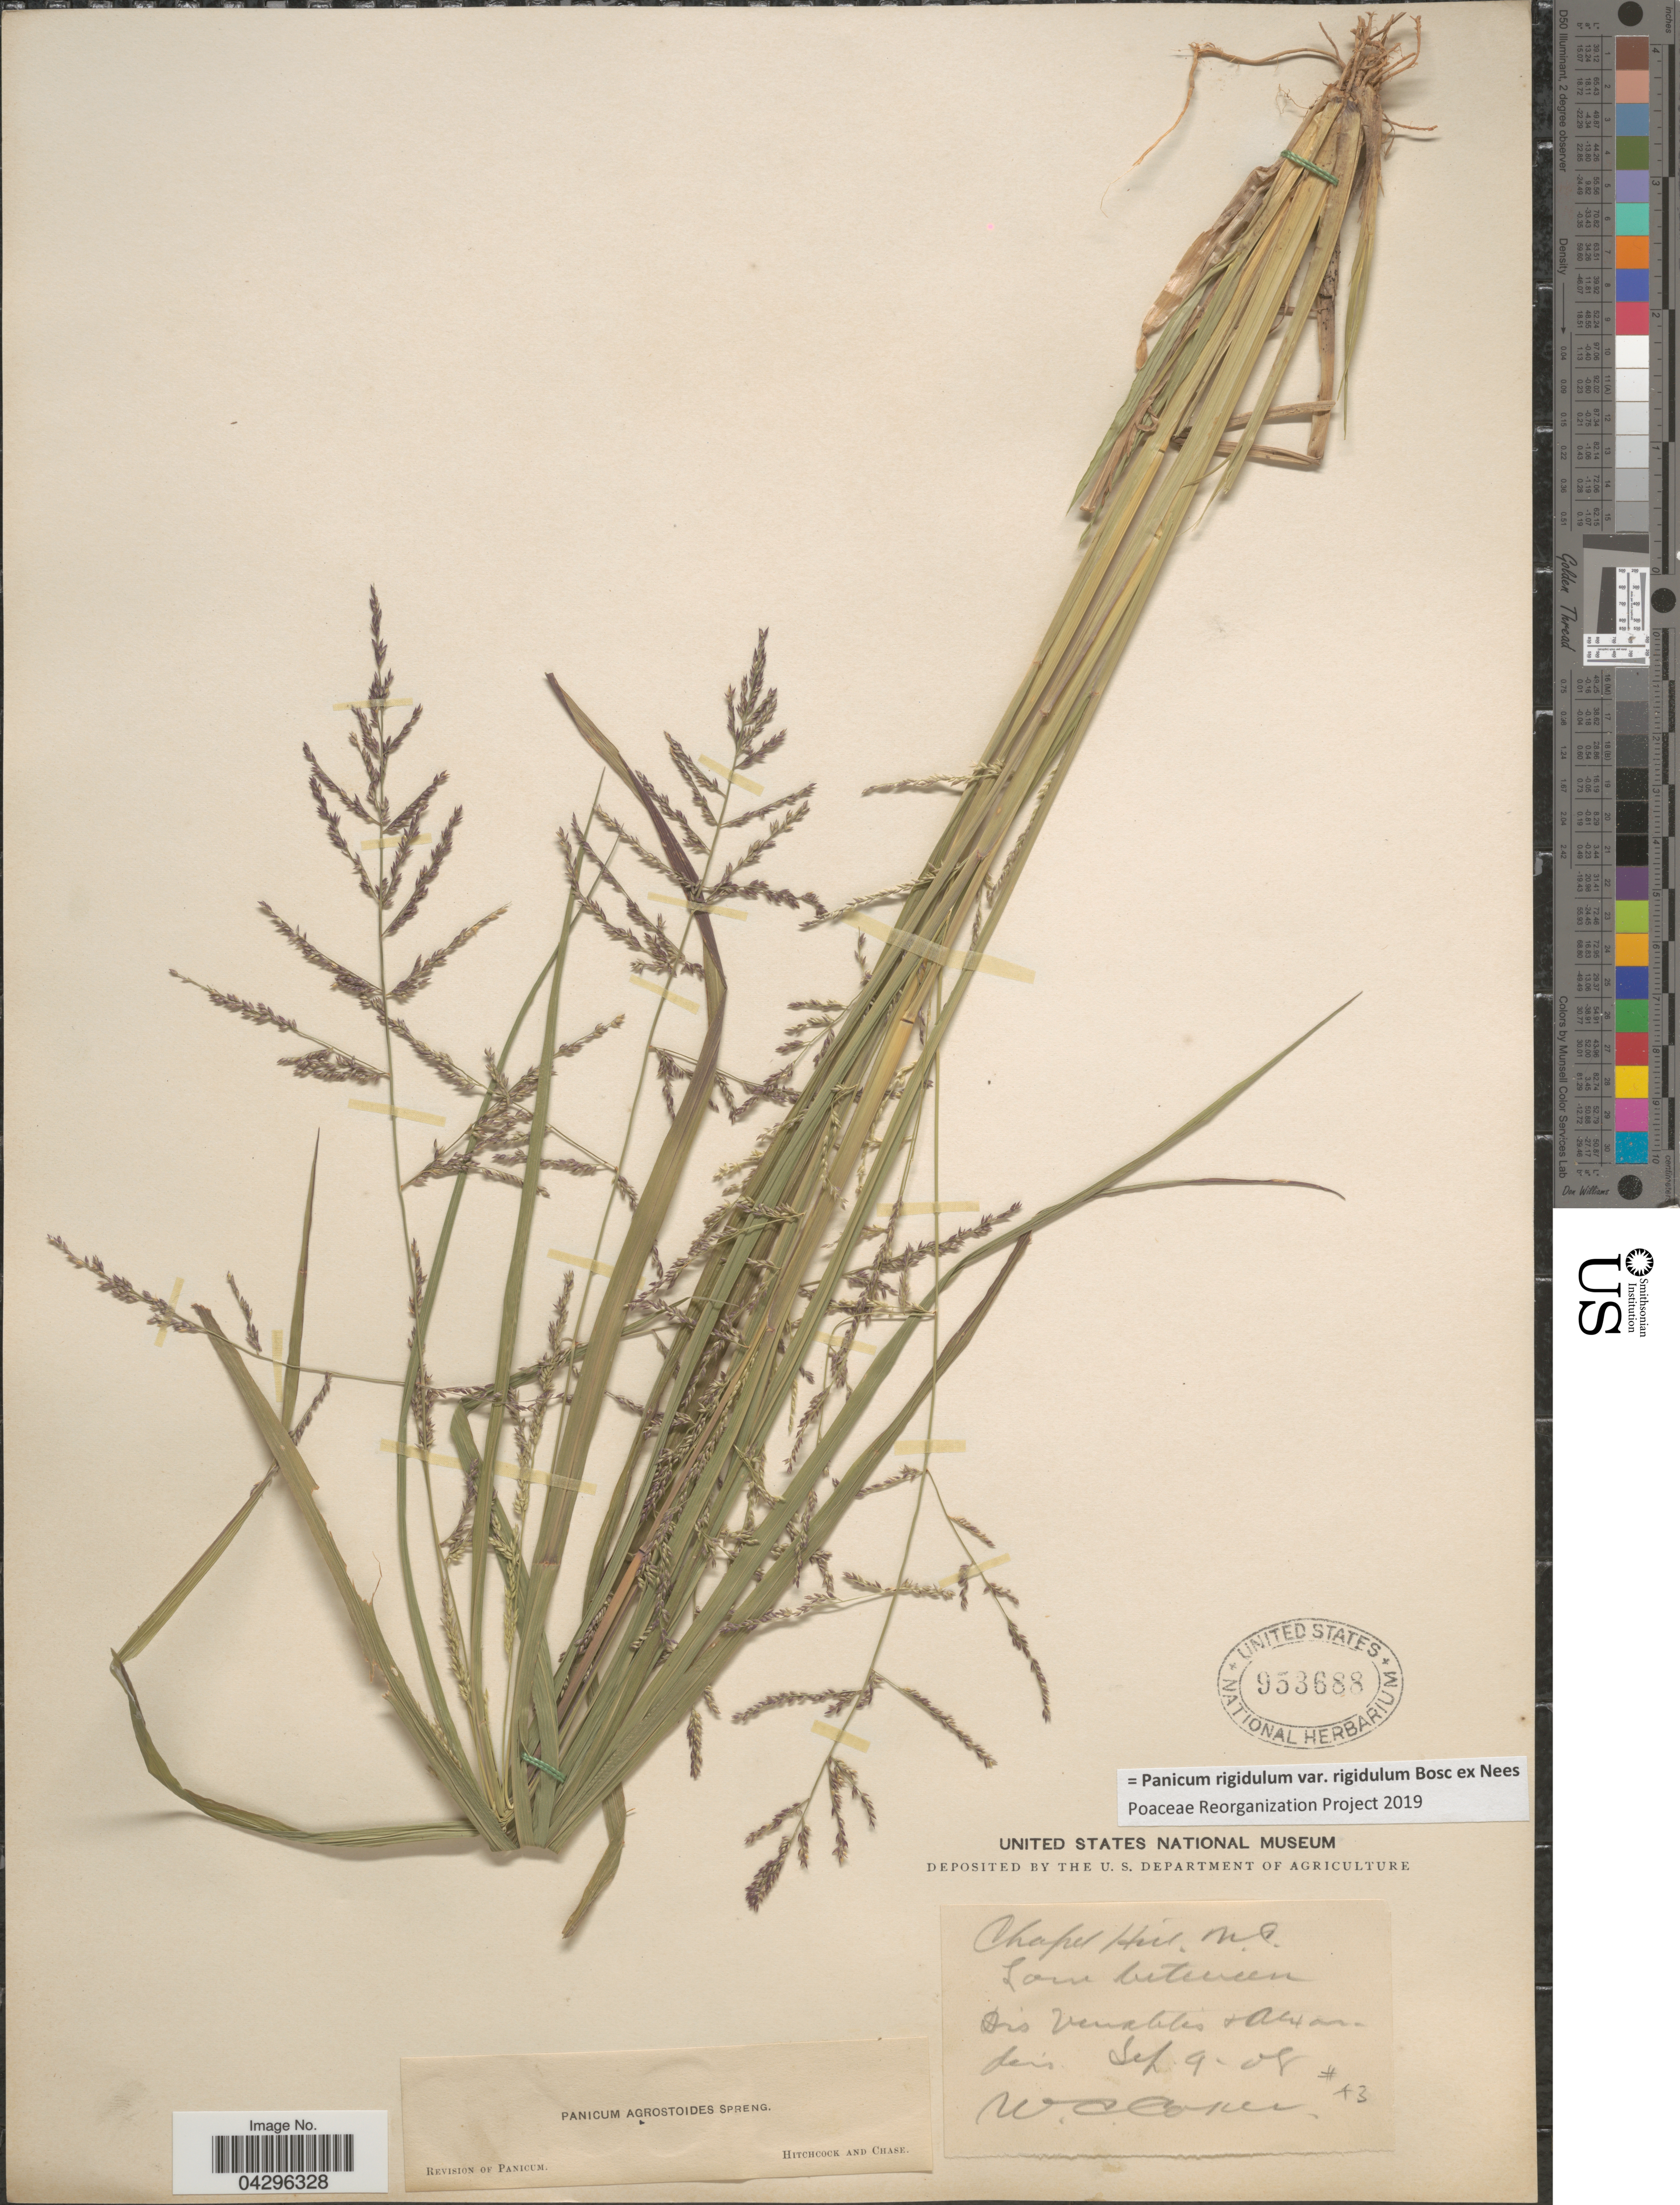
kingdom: Plantae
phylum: Tracheophyta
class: Liliopsida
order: Poales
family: Poaceae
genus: Panicum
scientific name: Panicum rigidulum var. rigidulum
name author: Bosc ex Nees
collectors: W. Coker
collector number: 43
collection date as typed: Transcribed d/m/y: 9/9/5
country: United States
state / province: North Carolina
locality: Chapel Hill, N.C. low between Drs Venable & townders. [interpreted]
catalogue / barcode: US 953688